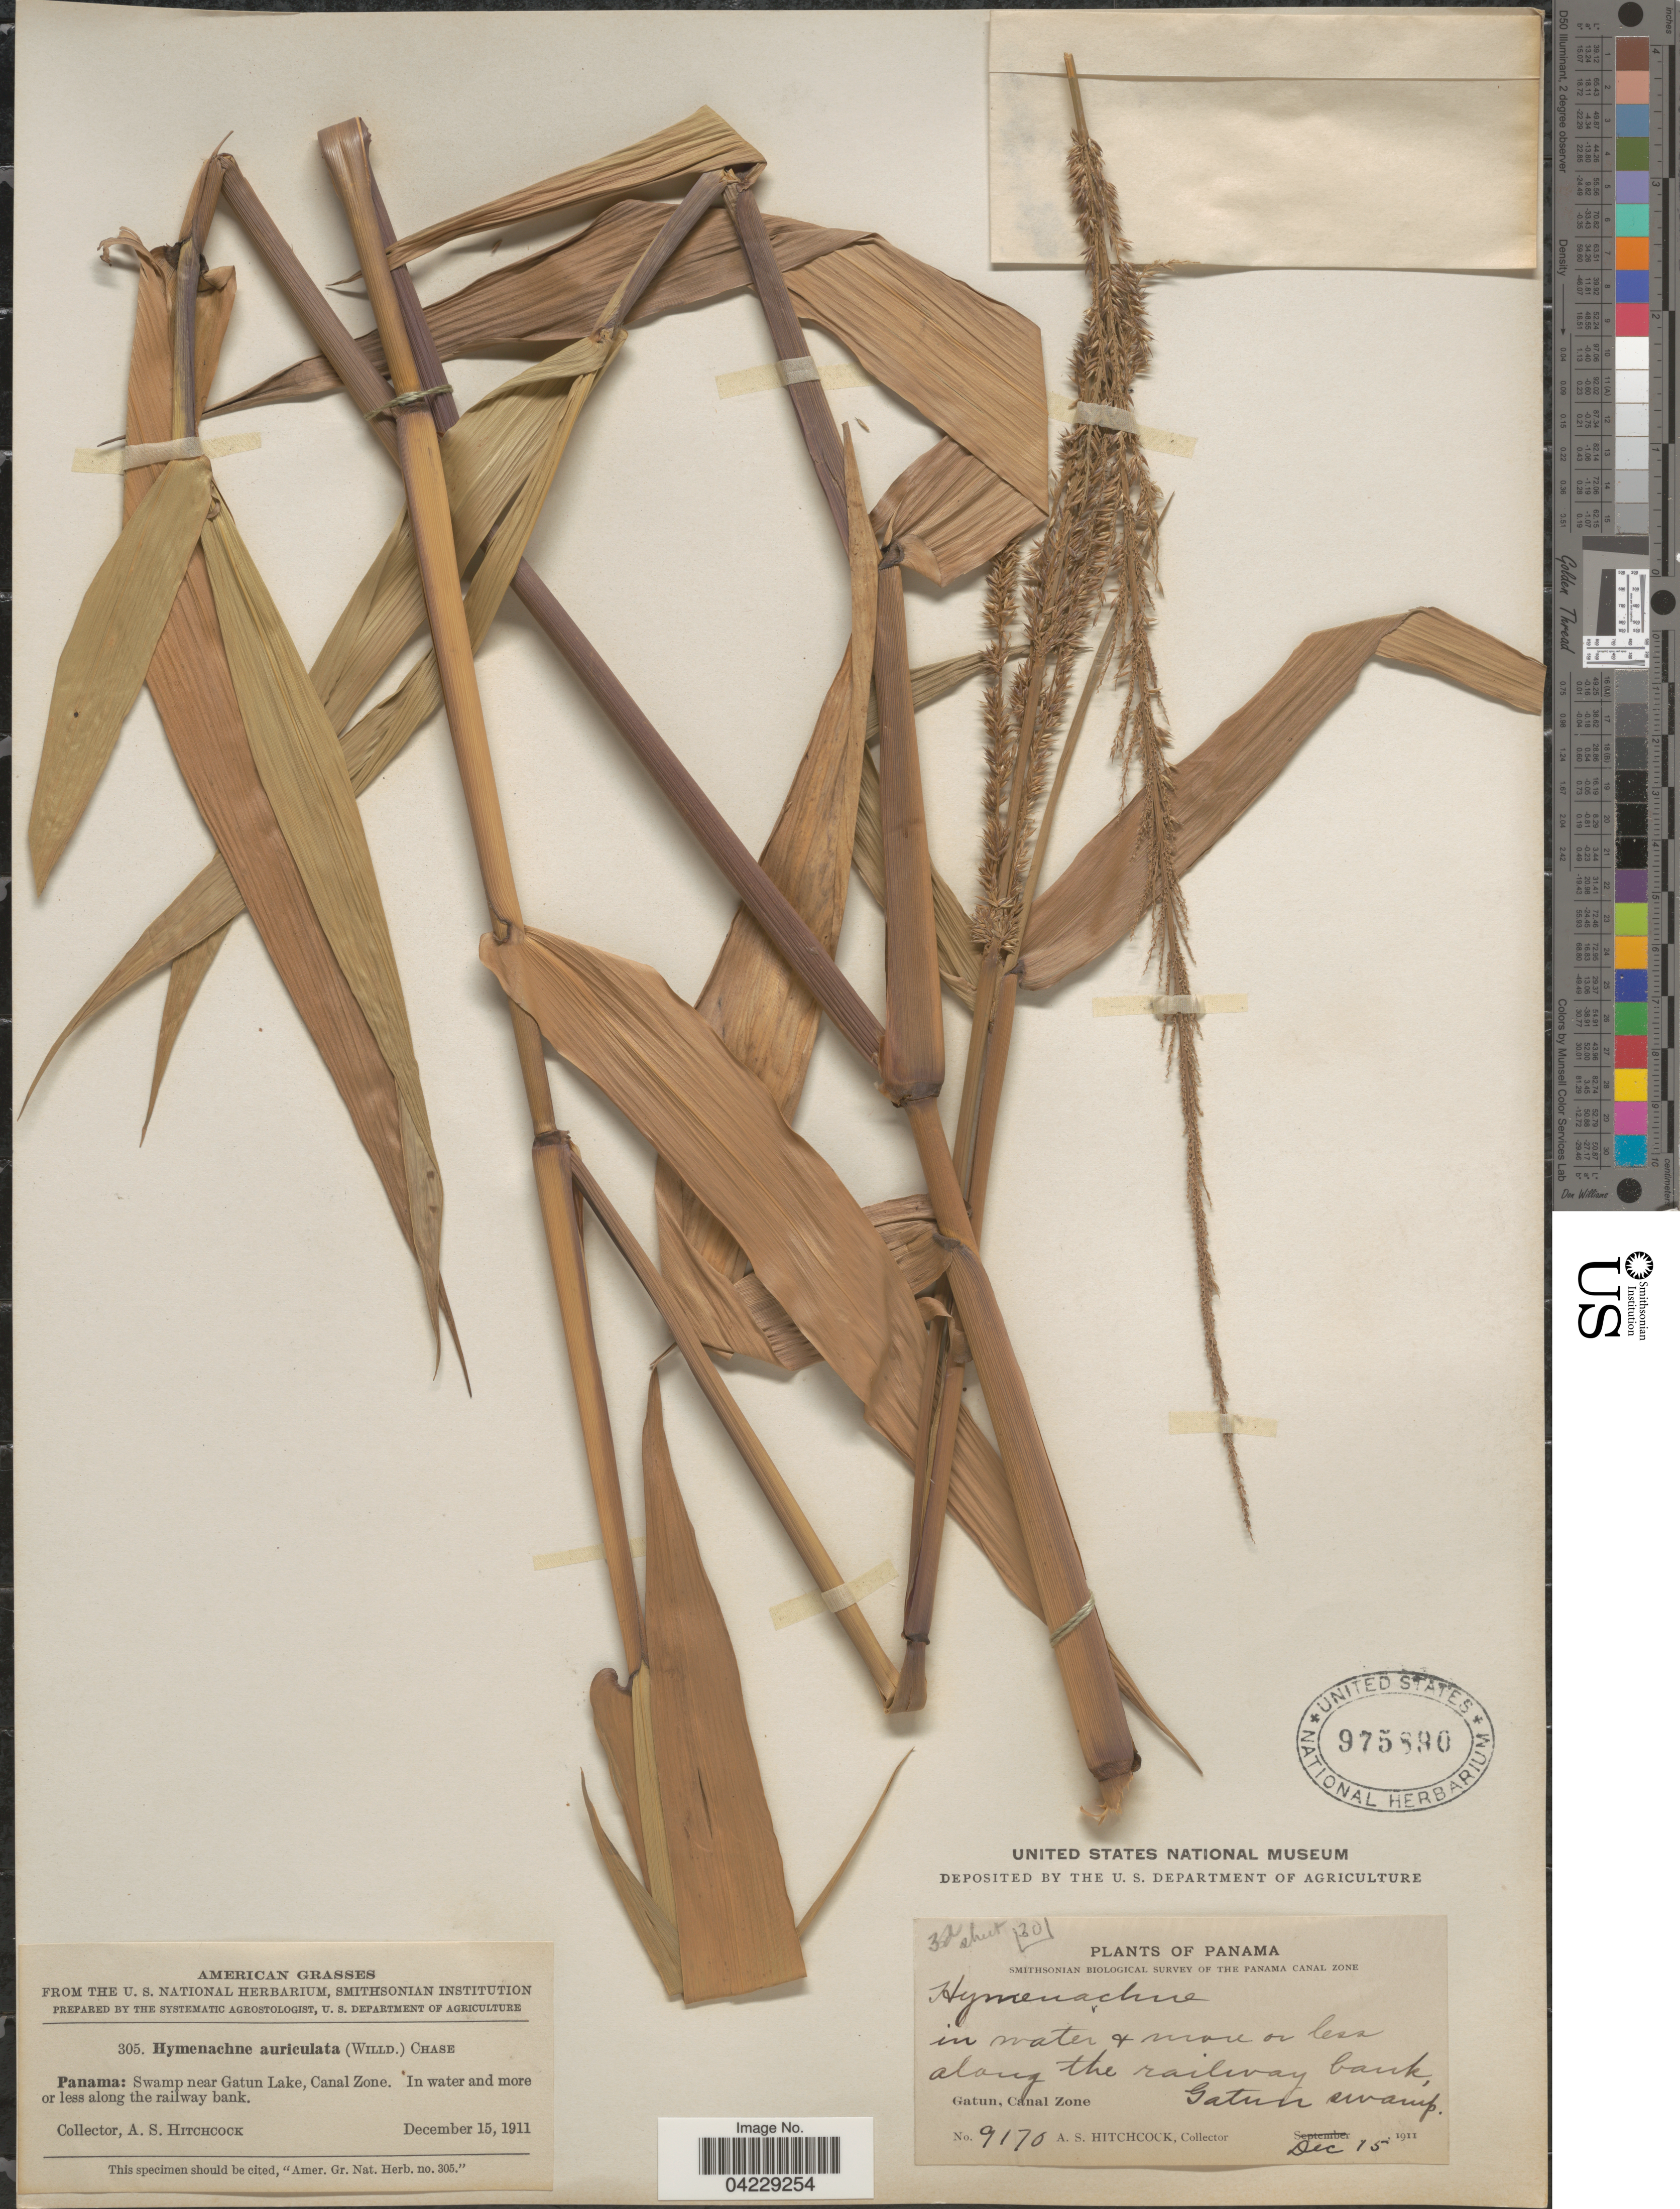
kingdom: Plantae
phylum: Tracheophyta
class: Liliopsida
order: Poales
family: Poaceae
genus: Hymenachne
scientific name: Hymenachne donacifolia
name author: (Raddi) Chase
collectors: A. S. Hitchcock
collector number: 9170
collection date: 1911-12-15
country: Panama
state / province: Colón / Panamá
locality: Swamp near Gatun Lake, Canal Zone. Smithsonian Biological Survey of the Panama Canal Zone. Along the railway bank, Gatun swamp. Gatun.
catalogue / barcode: US 975890